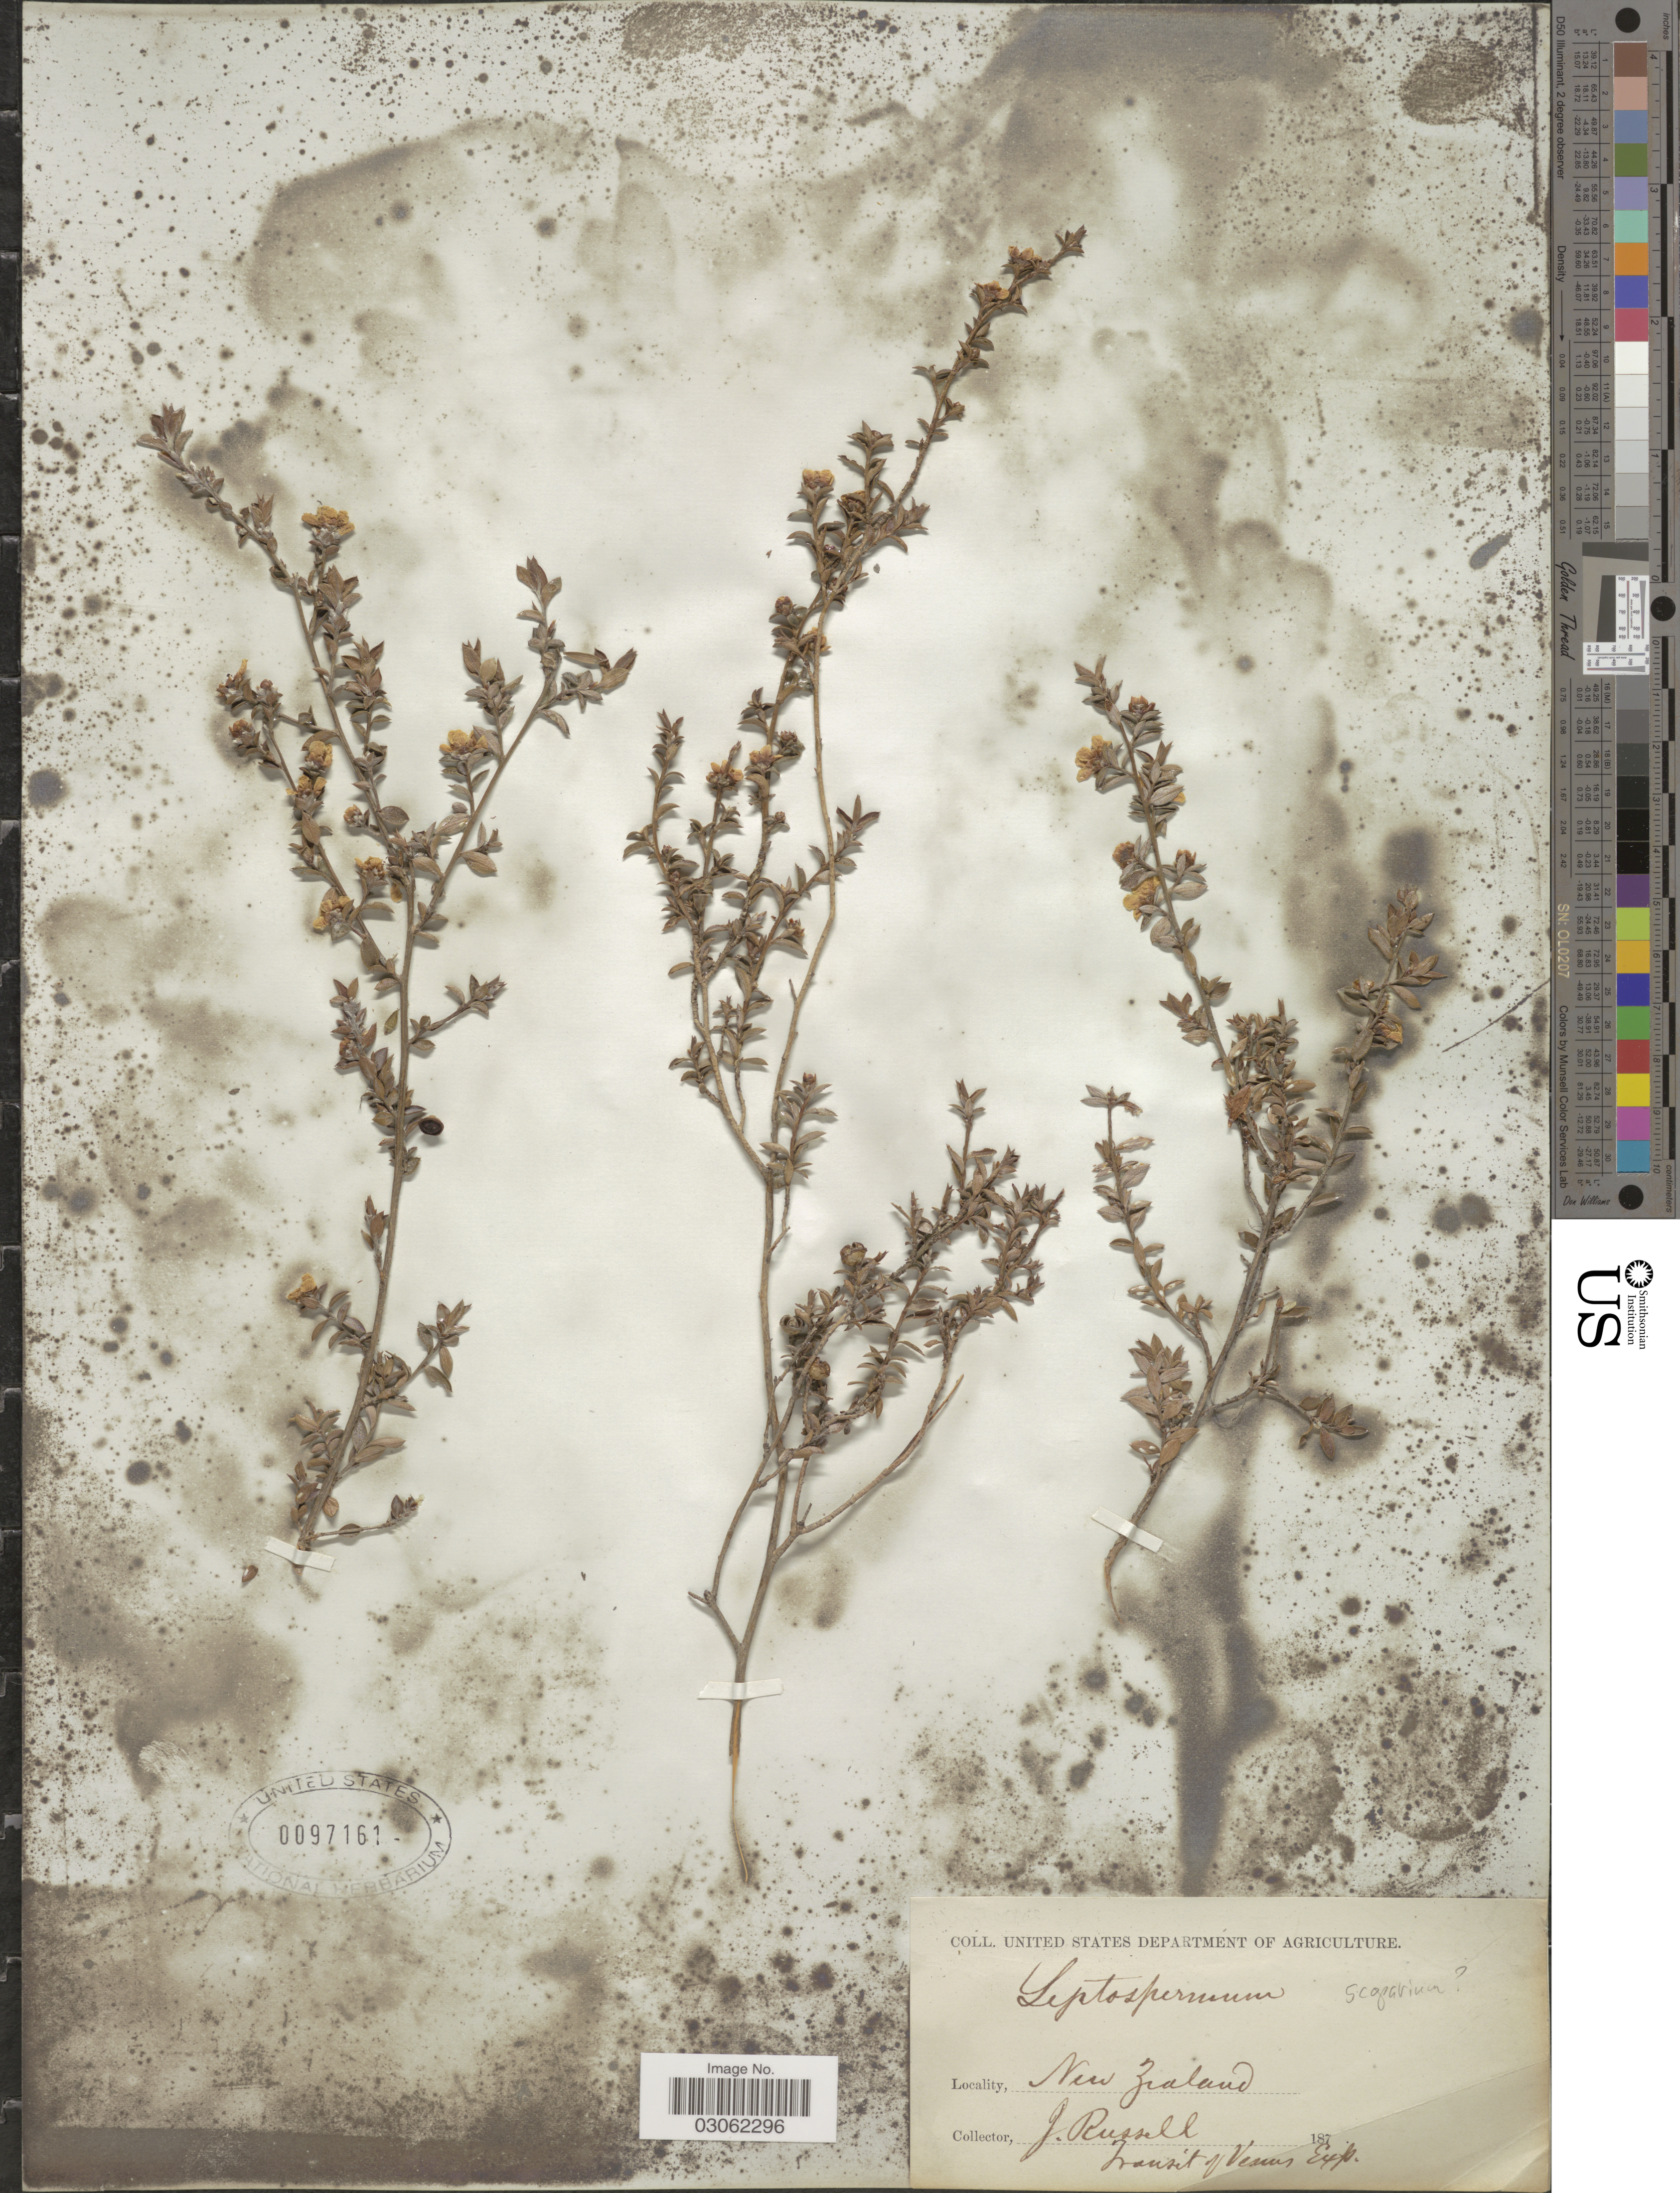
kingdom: Plantae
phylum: Tracheophyta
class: Magnoliopsida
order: Myrtales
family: Myrtaceae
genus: Leptospermum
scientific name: Leptospermum scoparium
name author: J.R. Forst. & G. Forst.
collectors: J. Russell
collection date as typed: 187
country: New Zealand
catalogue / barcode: US 97161